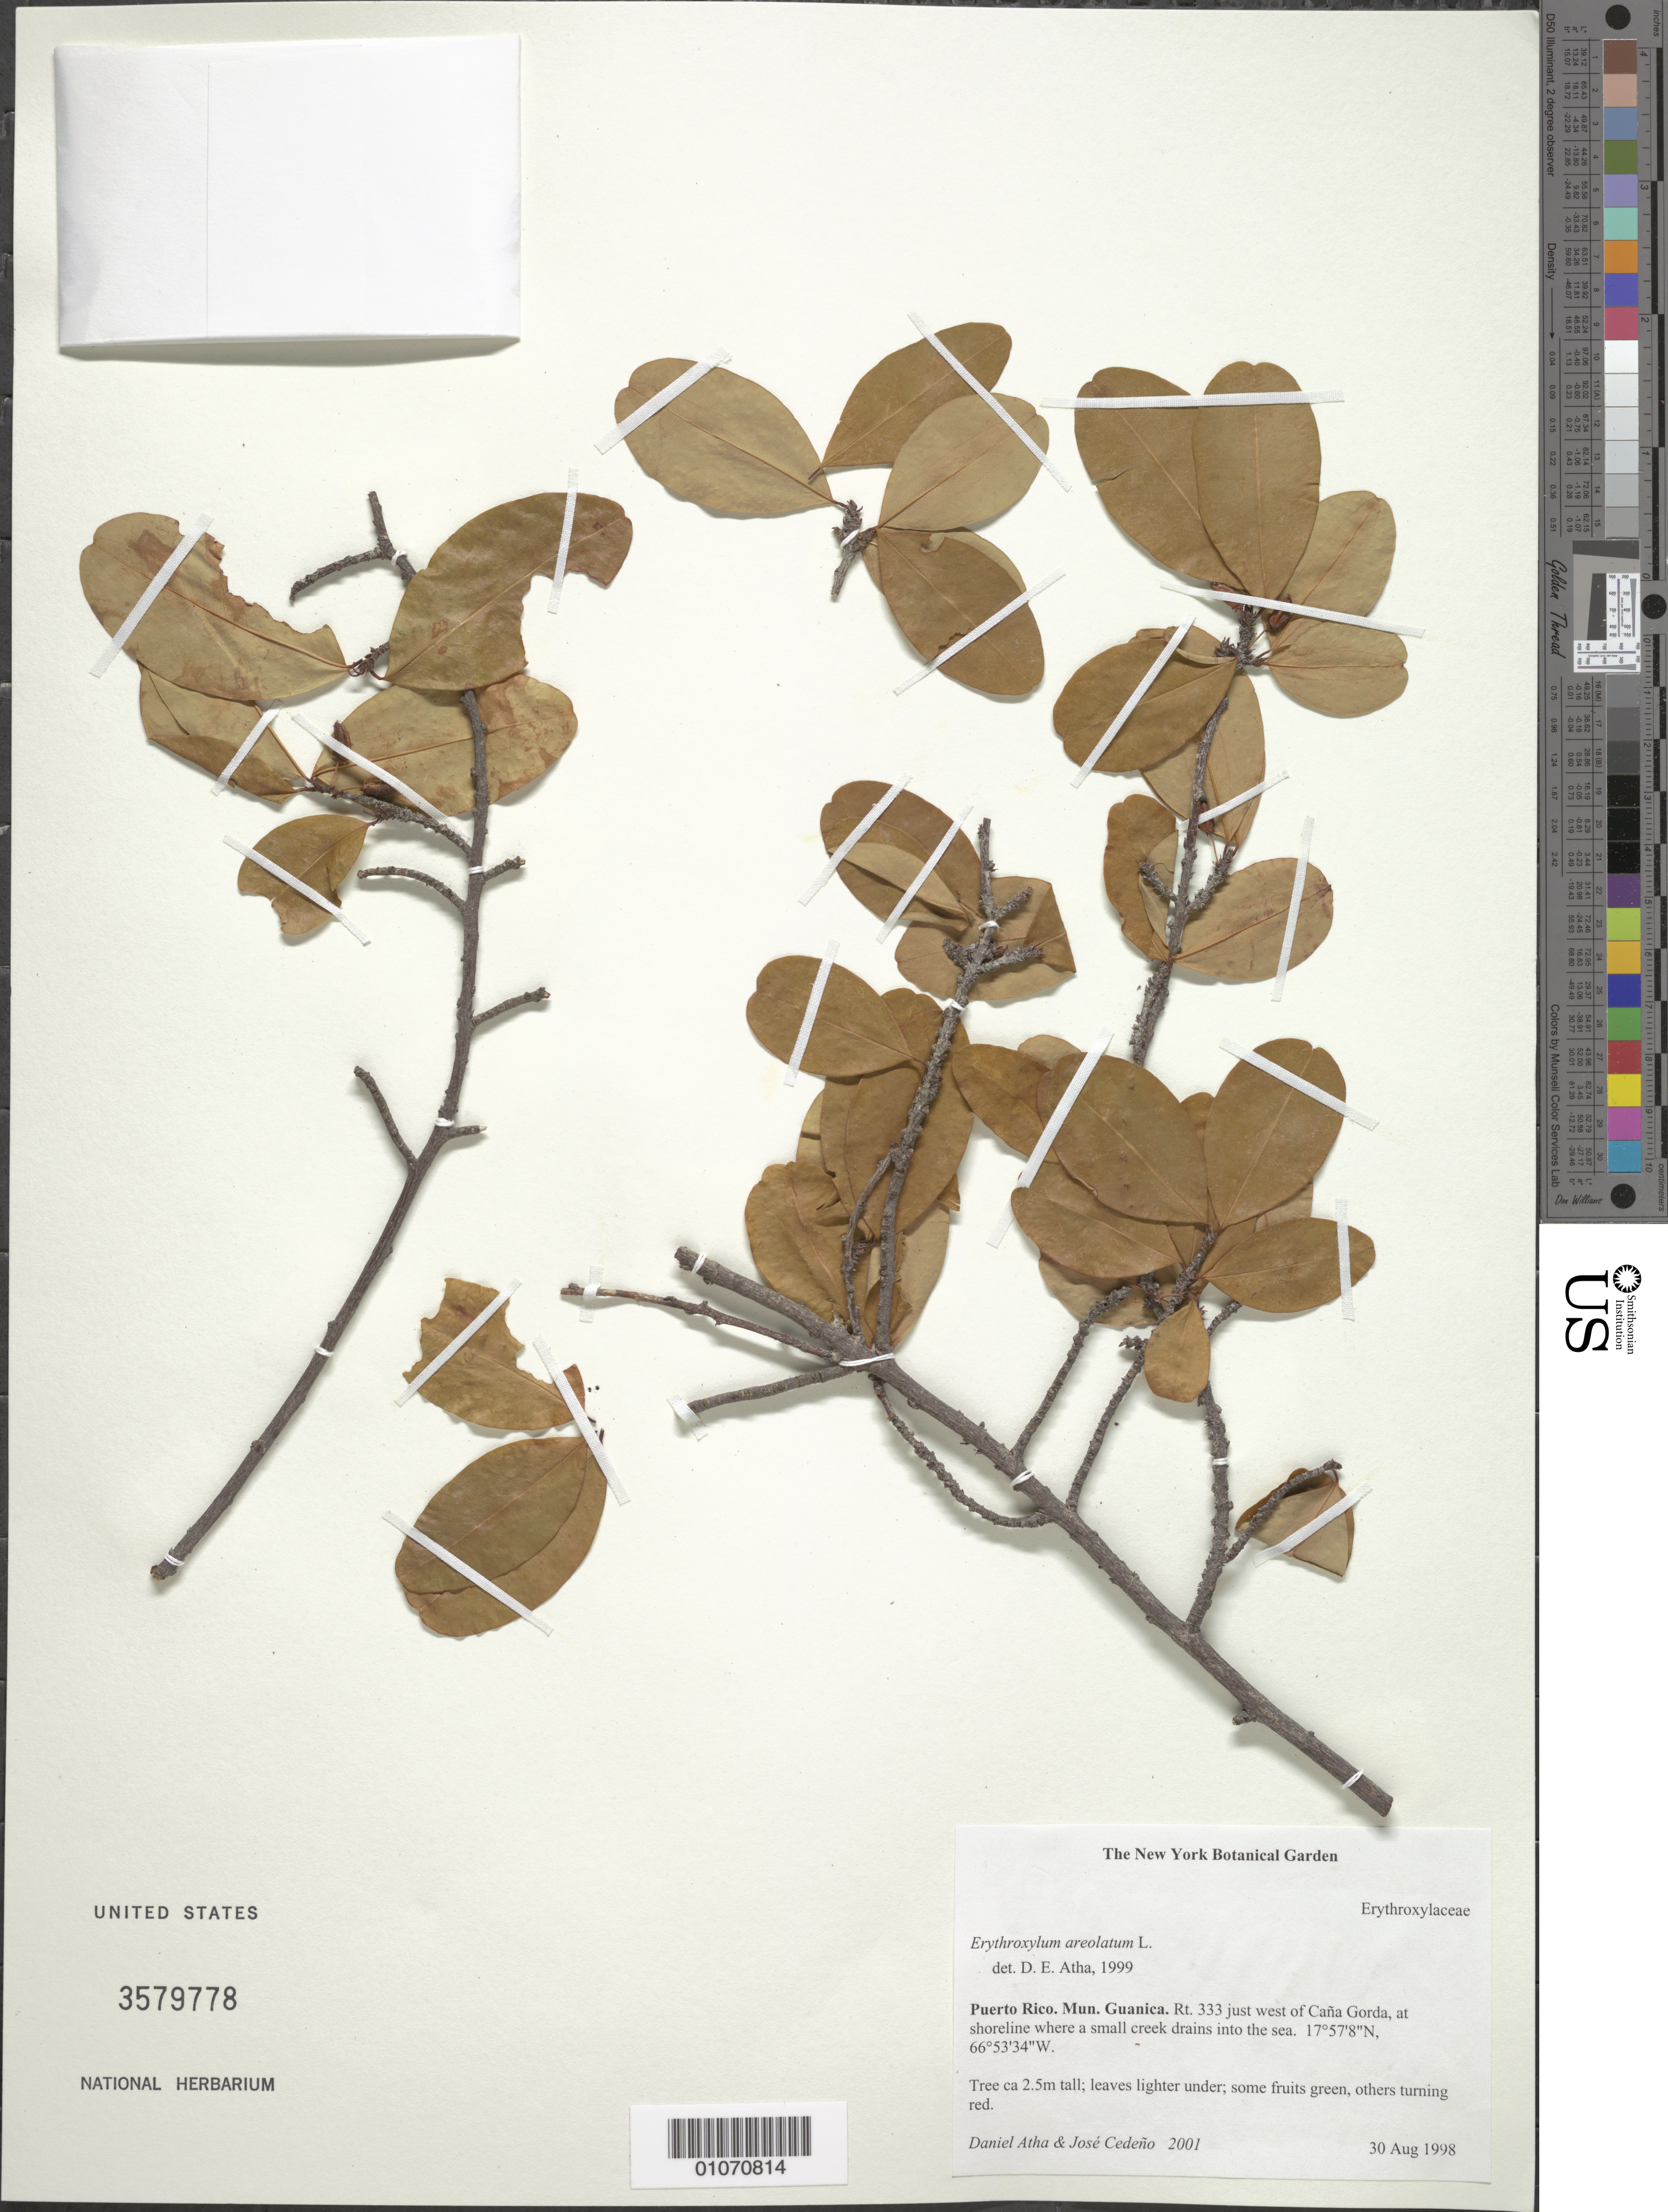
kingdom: Plantae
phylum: Tracheophyta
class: Magnoliopsida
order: Malpighiales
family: Erythroxylaceae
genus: Erythroxylum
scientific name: Erythroxylum aerolatum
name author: L.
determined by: Atha, D. E.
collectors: D. Atha & J. Cedeño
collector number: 2001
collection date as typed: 30 Aug 1998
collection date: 1998-08-30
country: Puerto Rico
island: Puerto Rico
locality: Guanica, Rt. 333 just W of Caña Gorda, at shoreline where a small creek drains into the sea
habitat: At shoreline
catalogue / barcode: US 3579778